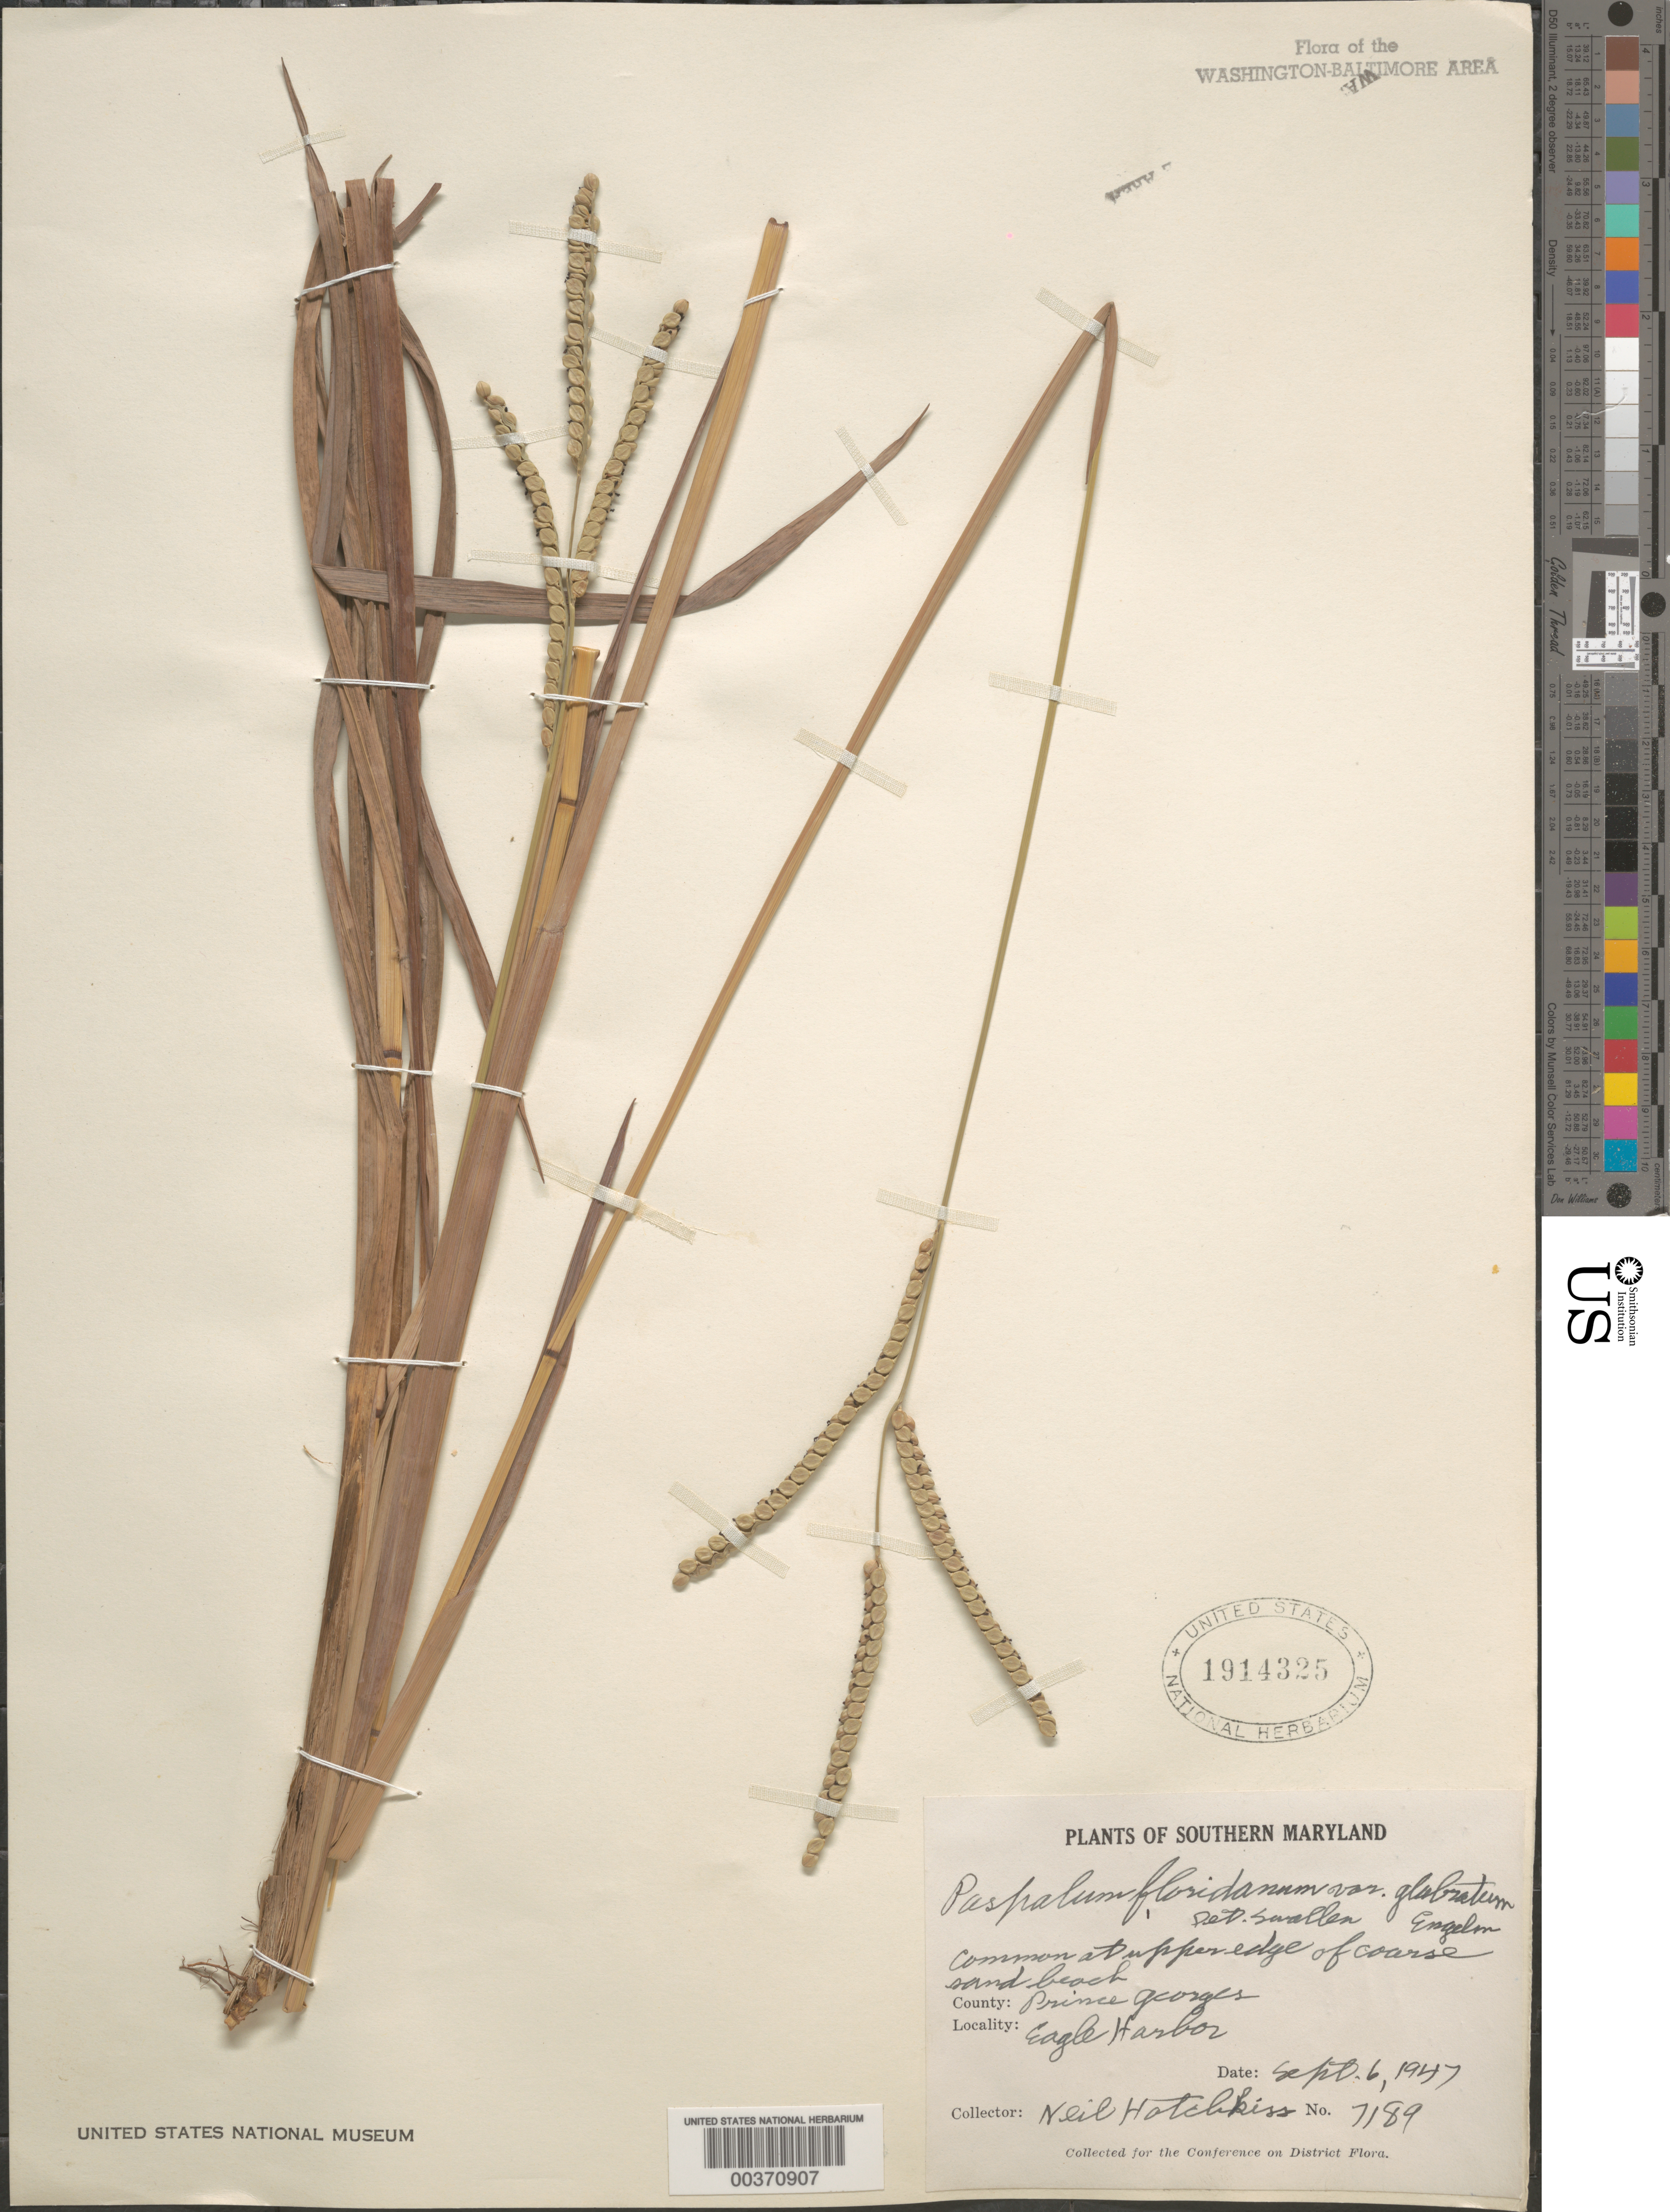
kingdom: Plantae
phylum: Tracheophyta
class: Liliopsida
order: Poales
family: Poaceae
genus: Paspalum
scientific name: Paspalum floridanum var. glabratum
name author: Engelm. ex Vasey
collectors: N. Hotchkiss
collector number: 7189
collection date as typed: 06 Sep 1947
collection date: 1947-09-06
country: United States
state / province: Maryland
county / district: Prince George's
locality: Eagle Harbor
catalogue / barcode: US 1914325